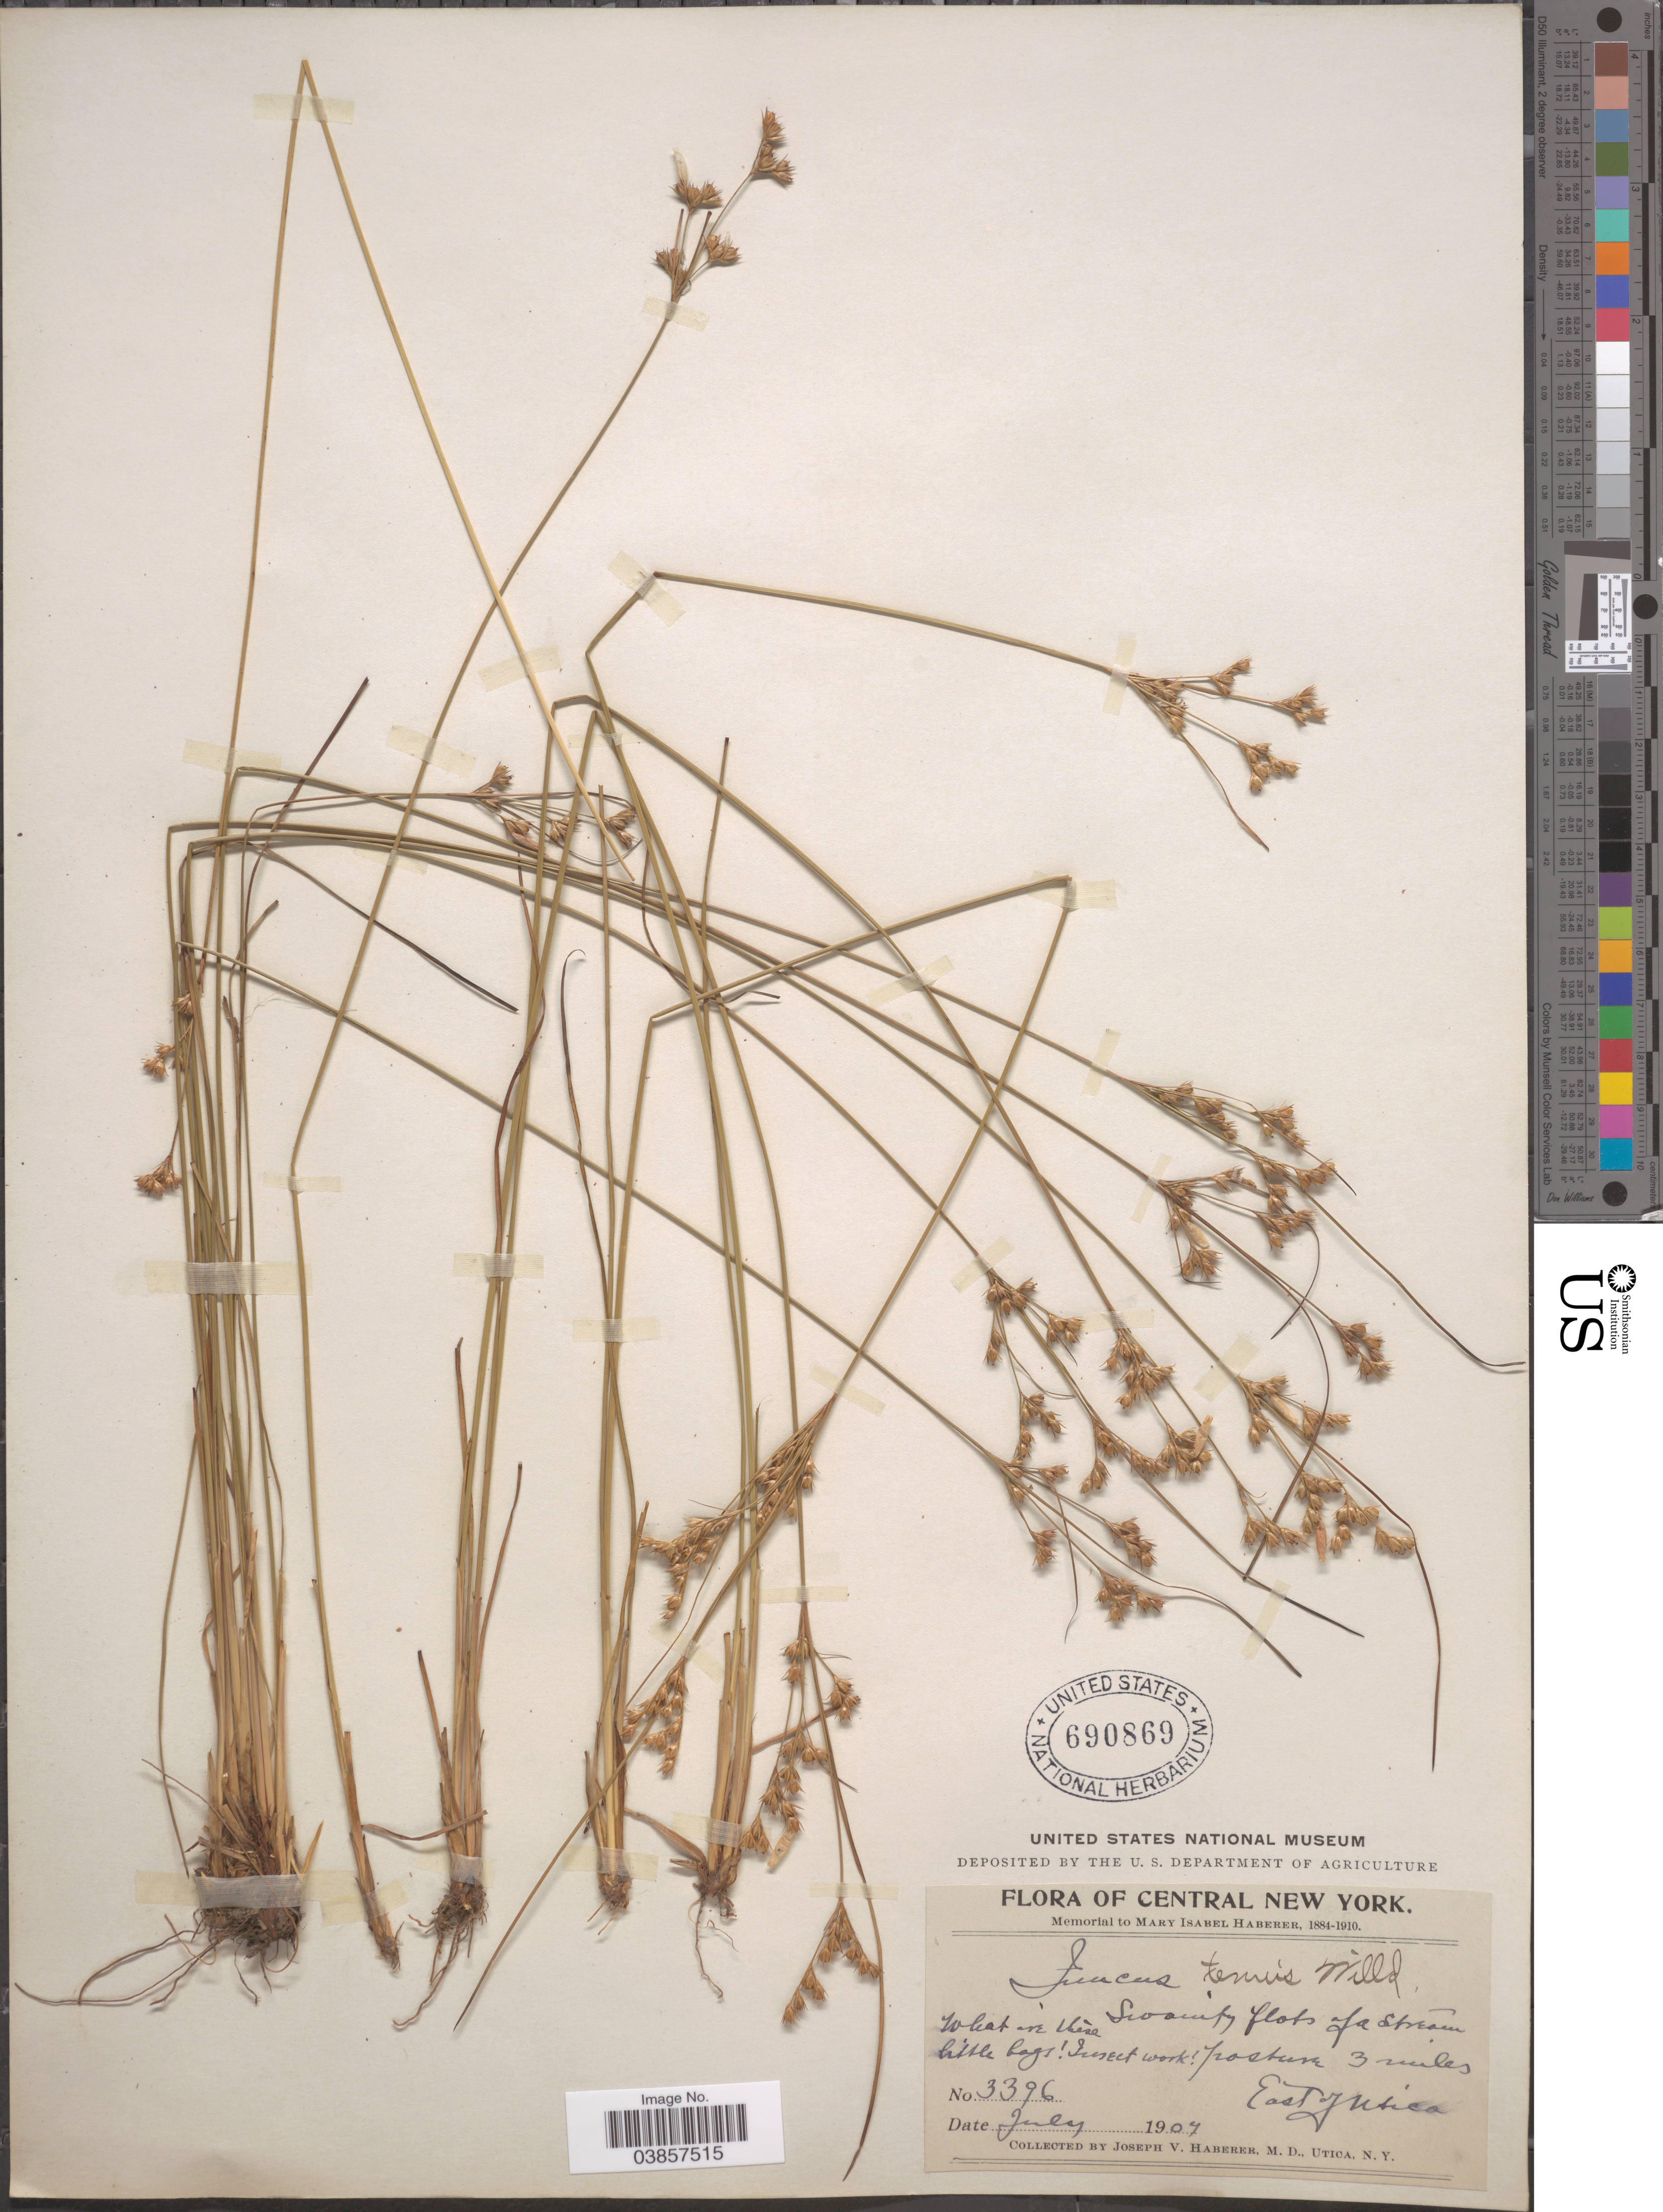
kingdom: Plantae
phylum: Tracheophyta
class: Liliopsida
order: Poales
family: Juncaceae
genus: Juncus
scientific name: Juncus tenuis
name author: Willd.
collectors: J. V. Haberer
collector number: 3396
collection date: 1907-07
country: United States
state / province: New York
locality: Central New York. 3 miles East of Utica.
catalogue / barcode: US 690869